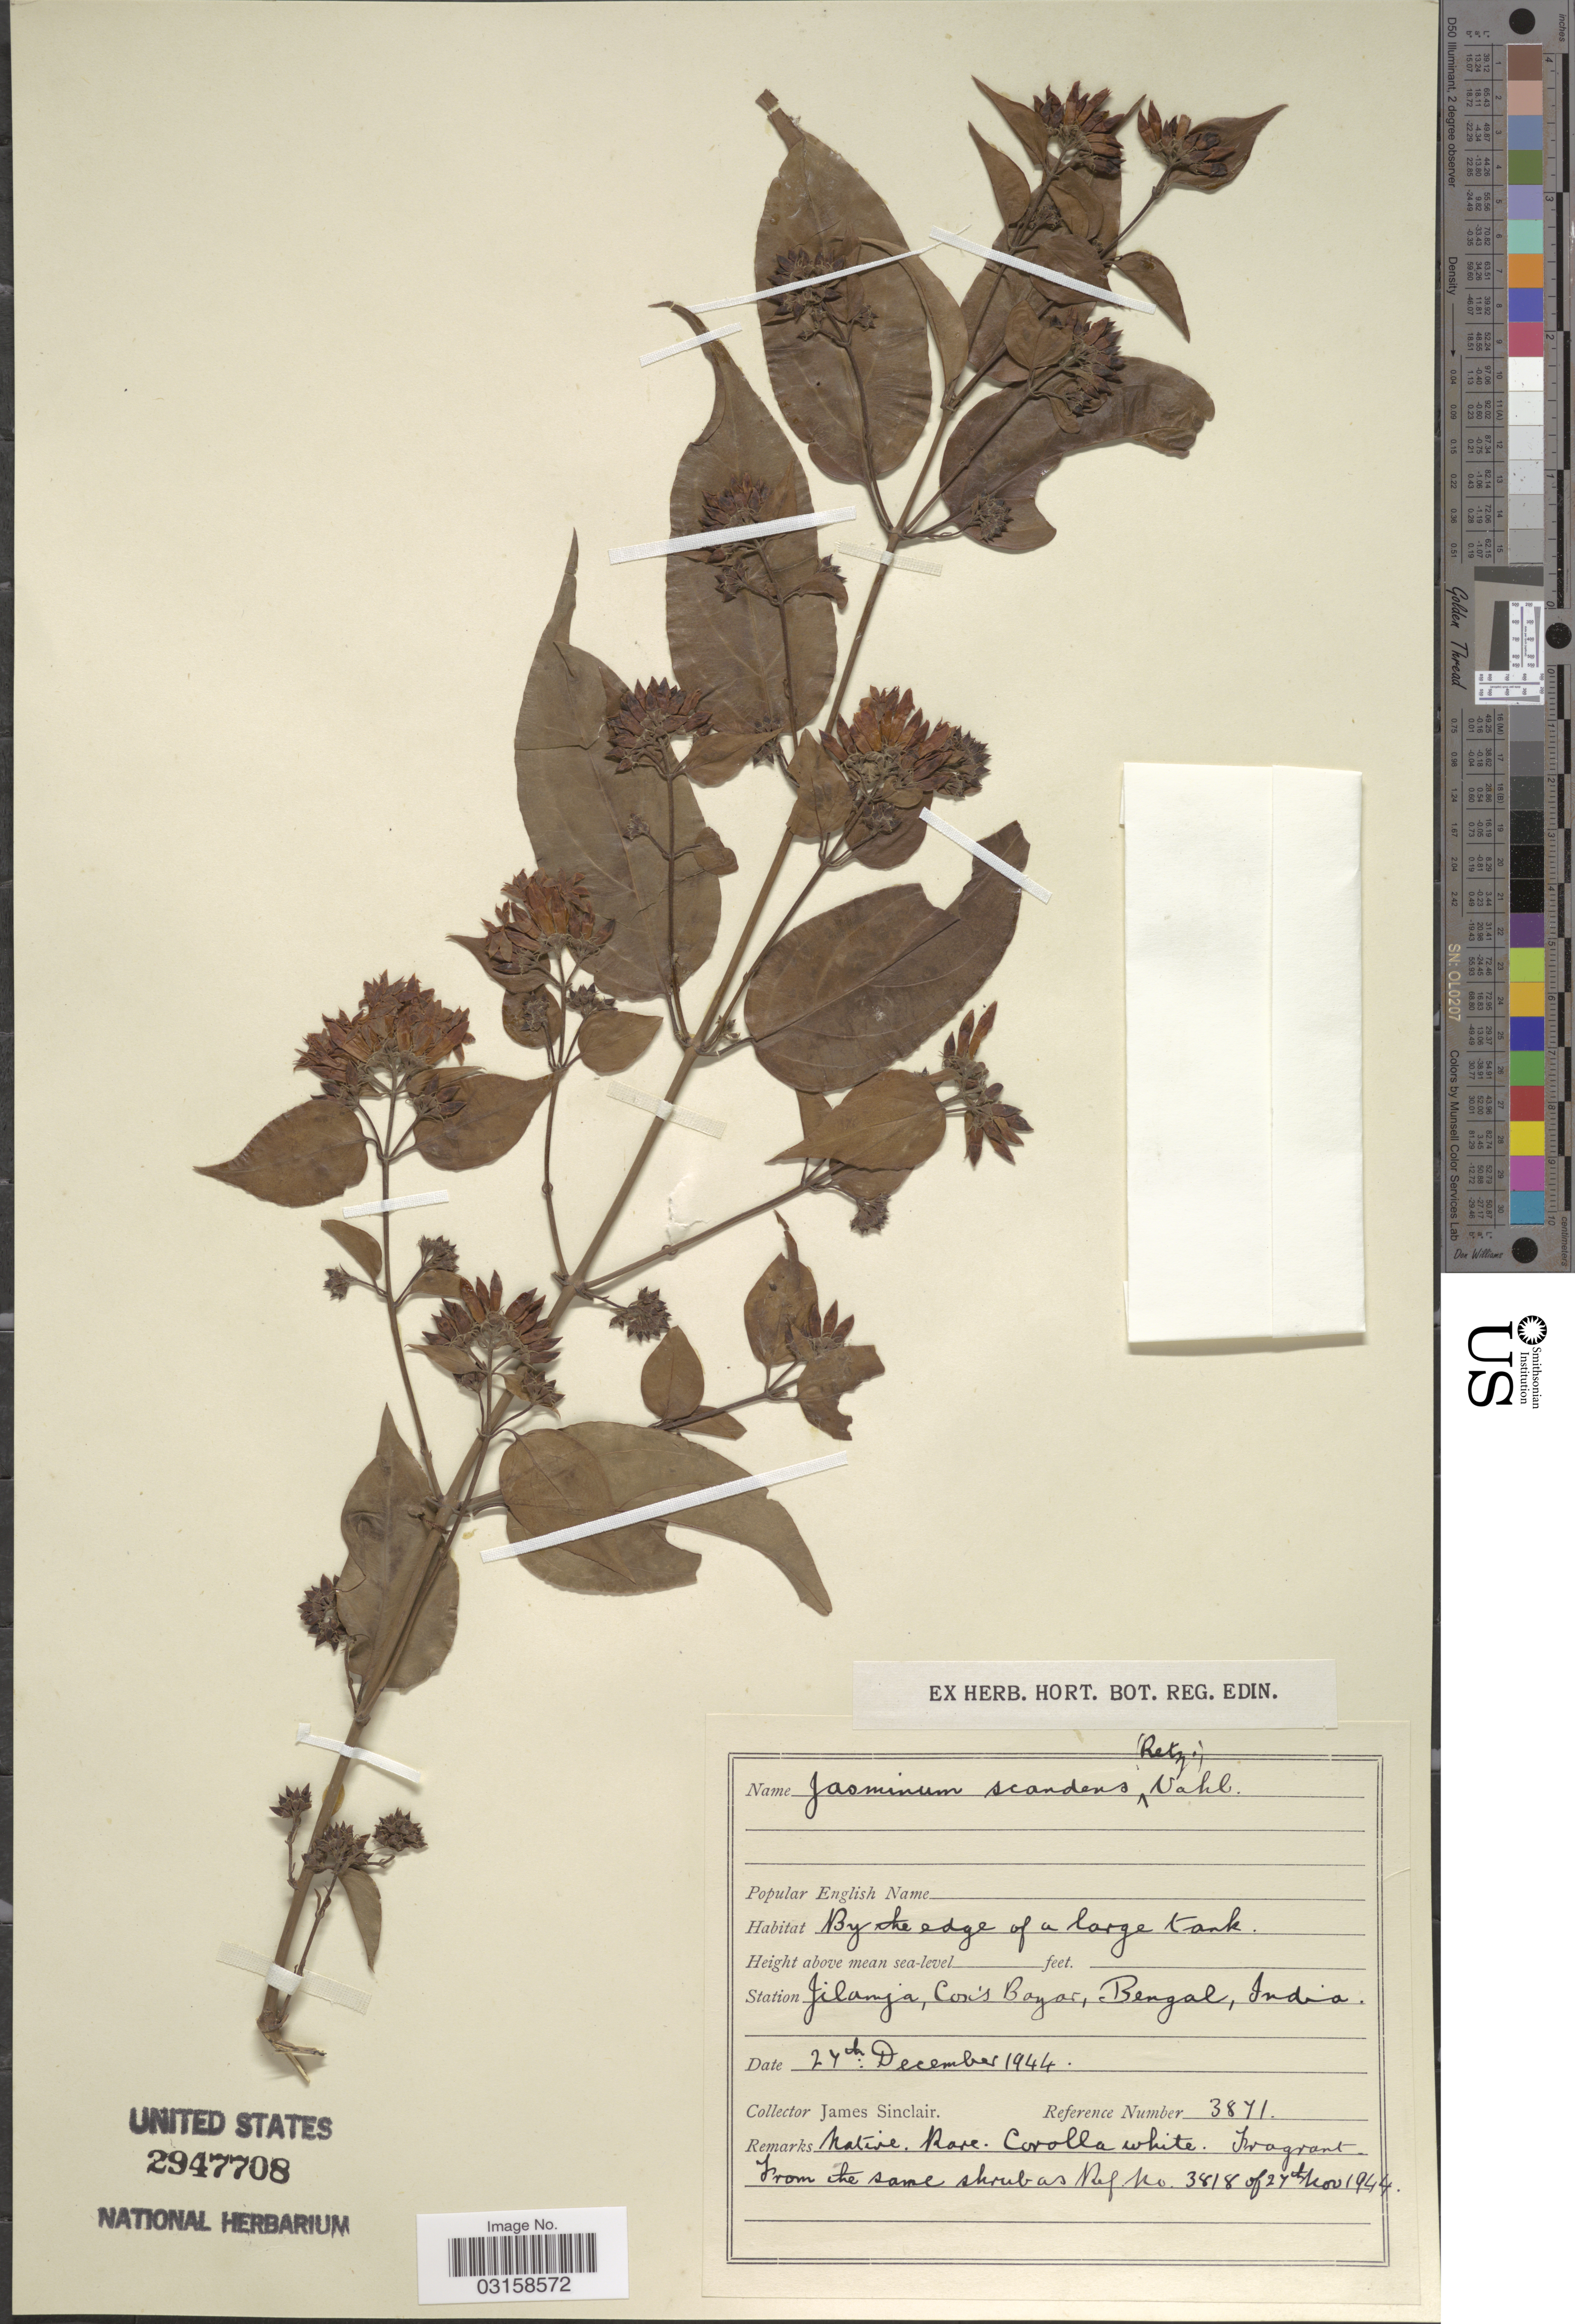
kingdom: Plantae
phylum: Tracheophyta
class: Magnoliopsida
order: Lamiales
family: Oleaceae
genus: Jasminum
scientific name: Jasminum scandens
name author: Vahl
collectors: J. Sinclair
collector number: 3871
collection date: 1944-12-27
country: Bangladesh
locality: Jilamja, Cox's Bazar, Bengal.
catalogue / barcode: US 2947708